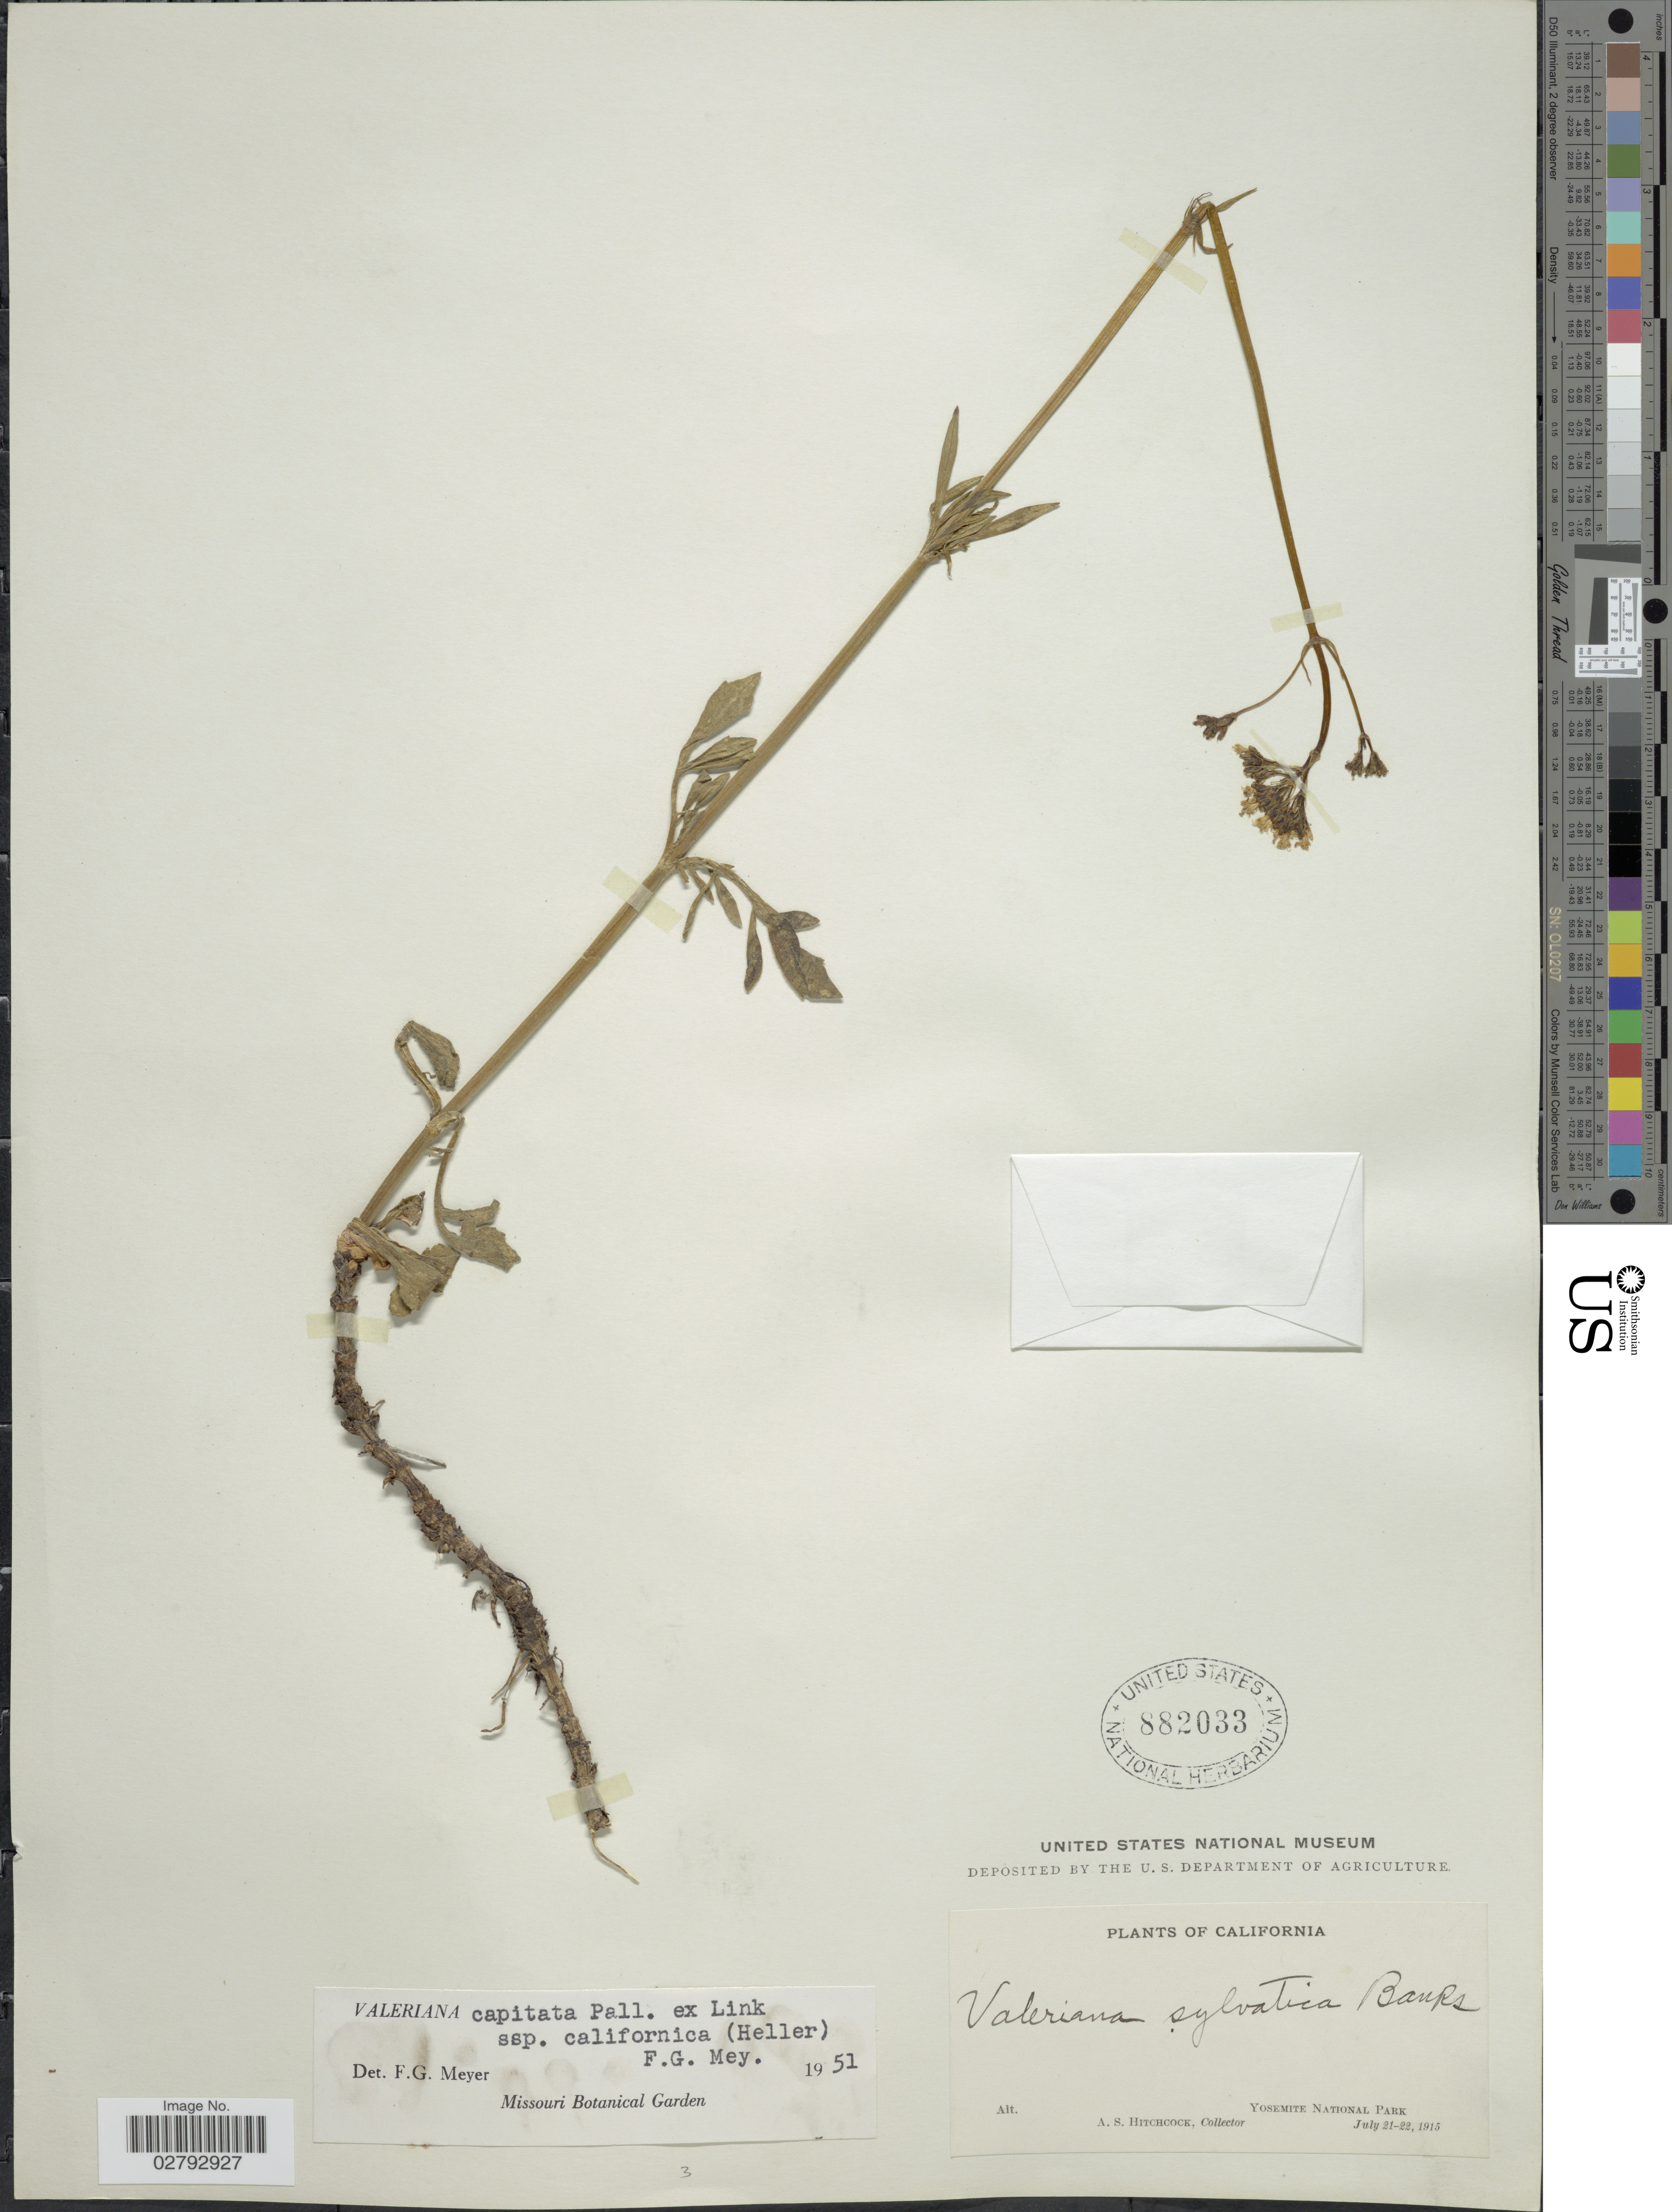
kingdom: Plantae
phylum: Tracheophyta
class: Magnoliopsida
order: Dipsacales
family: Caprifoliaceae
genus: Valeriana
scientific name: Valeriana capitata subsp. californica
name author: (A. Heller) F.G. Mey.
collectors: A. S. Hitchcock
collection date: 1915-07-21/1915-07-22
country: United States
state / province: California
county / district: Mariposa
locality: Yosemite National Park.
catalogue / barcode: US 882033